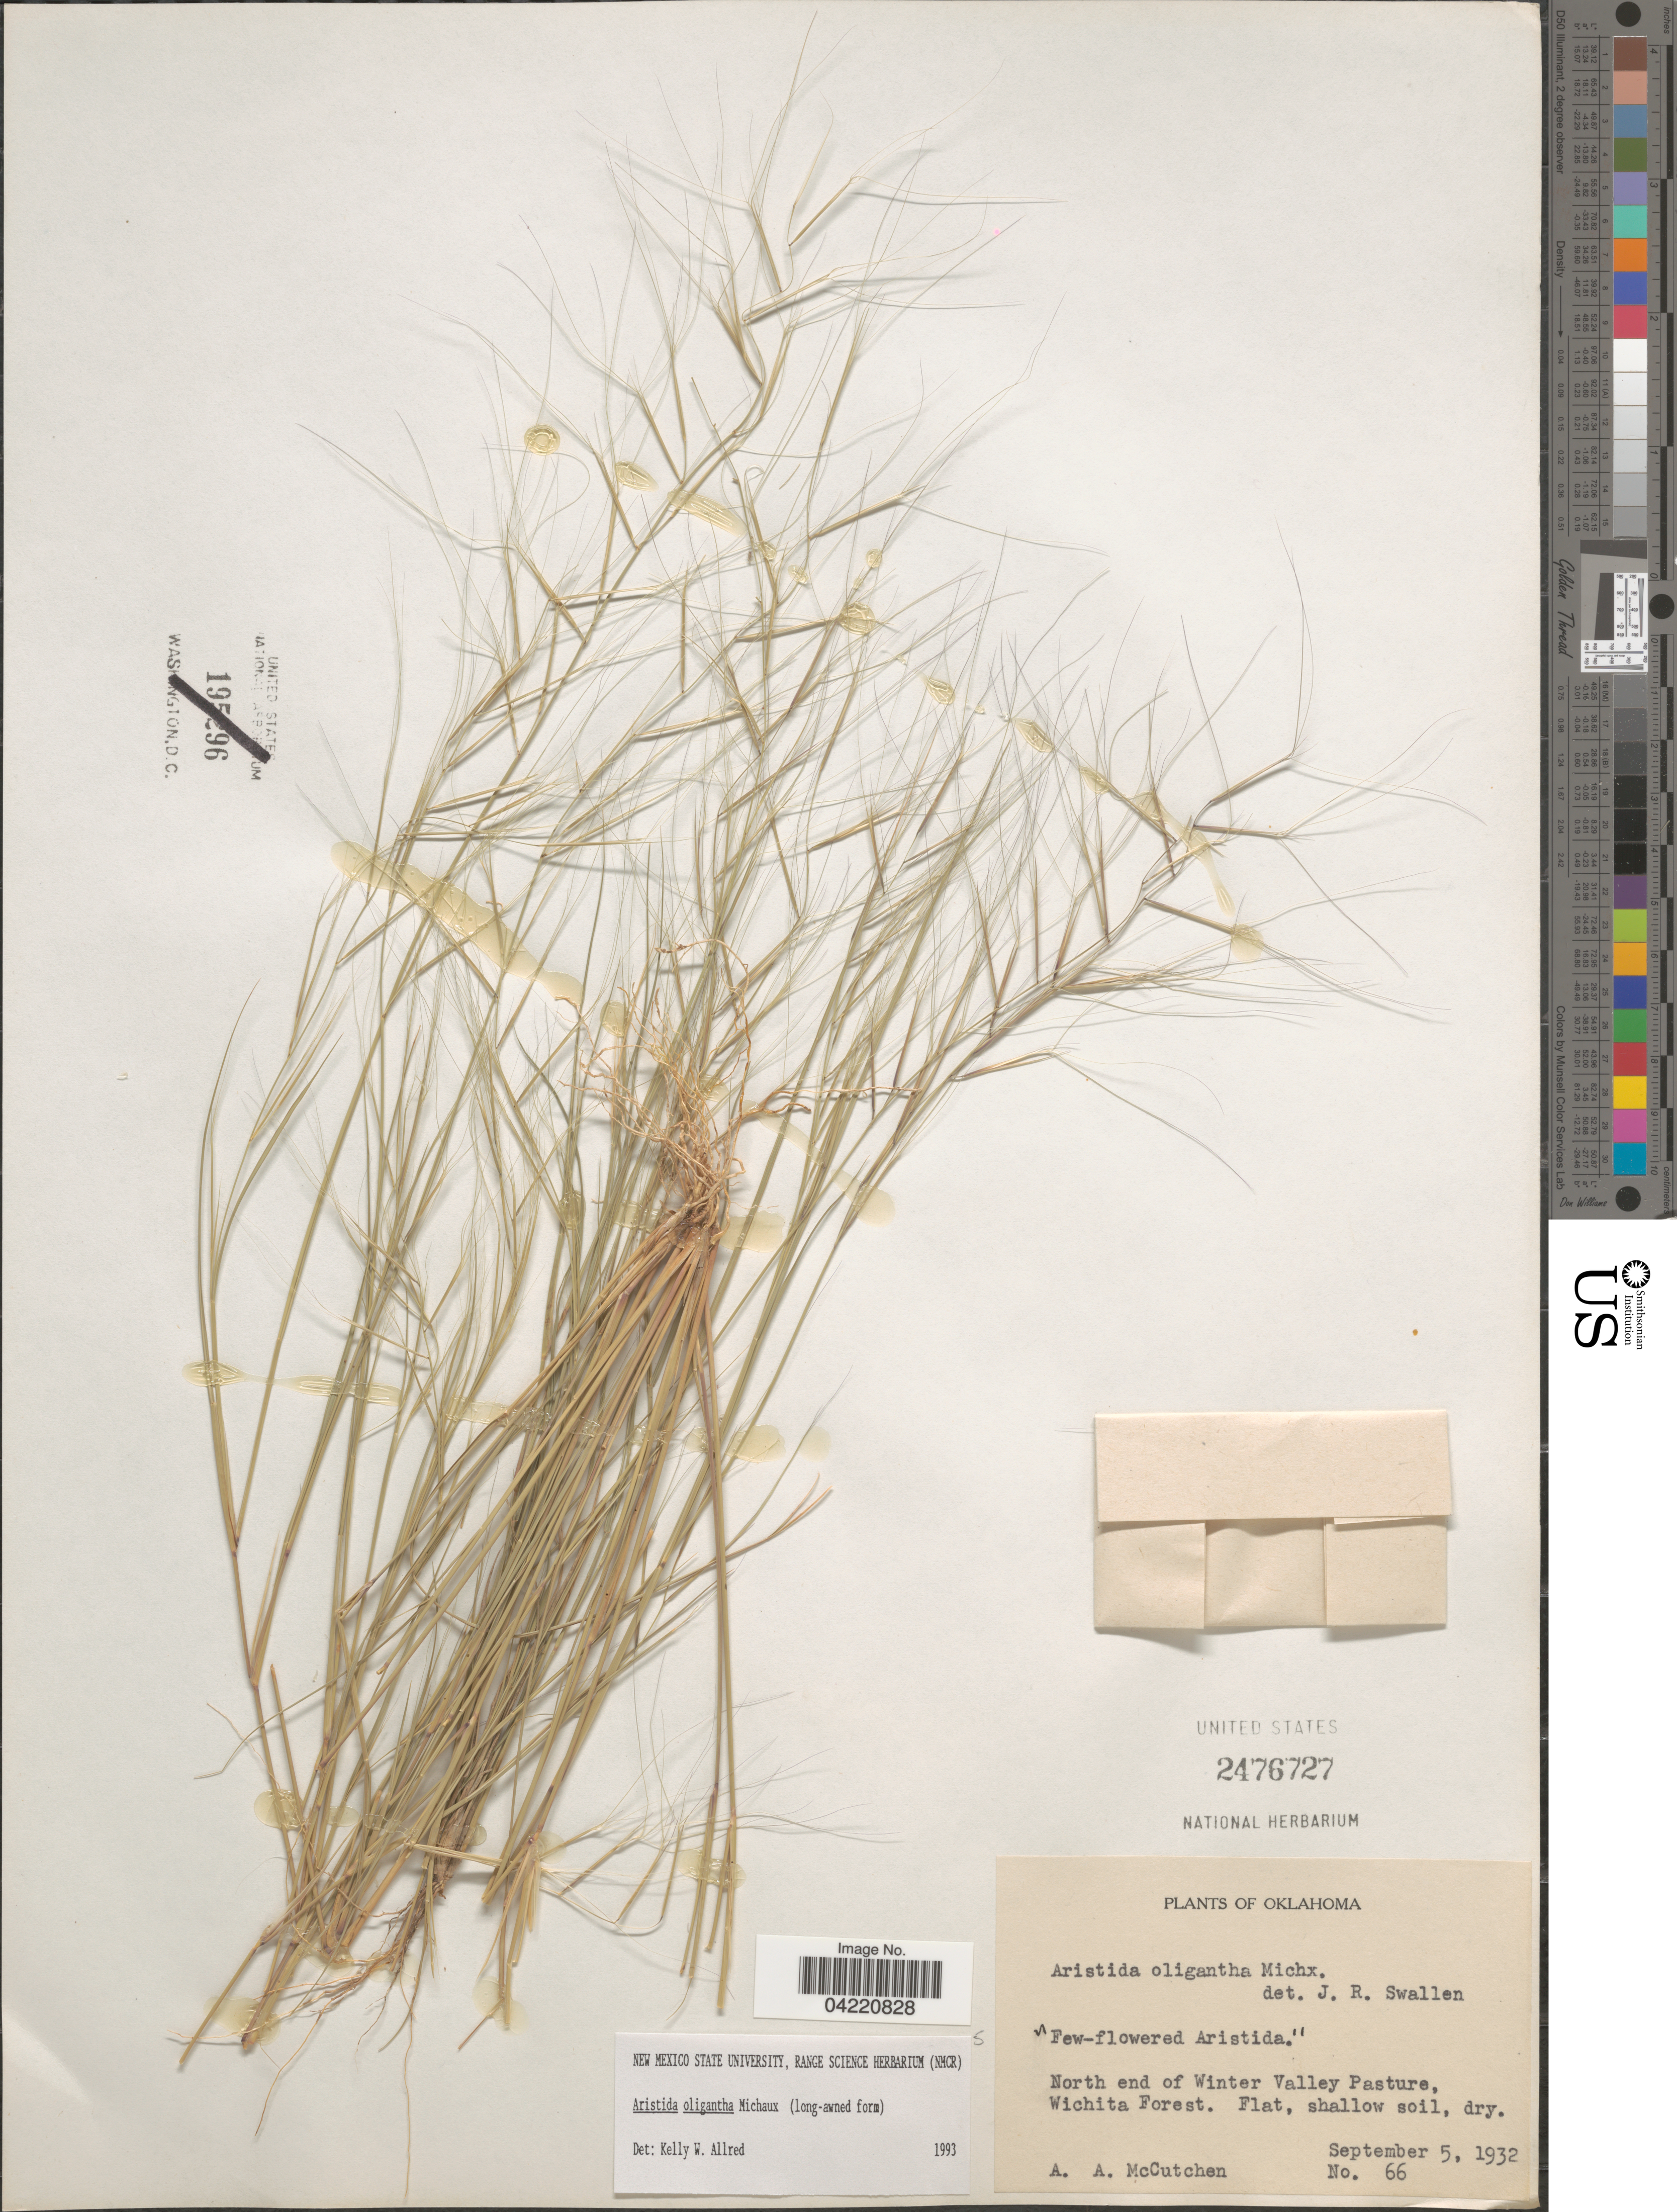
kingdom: Plantae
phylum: Tracheophyta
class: Liliopsida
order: Poales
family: Poaceae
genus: Aristida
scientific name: Aristida oligantha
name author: Michx.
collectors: A. McCutchen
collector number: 66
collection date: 1932-09-05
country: United States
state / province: Oklahoma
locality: North end of Winter Valley Pasture, Wichita Forest.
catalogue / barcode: US 2476727